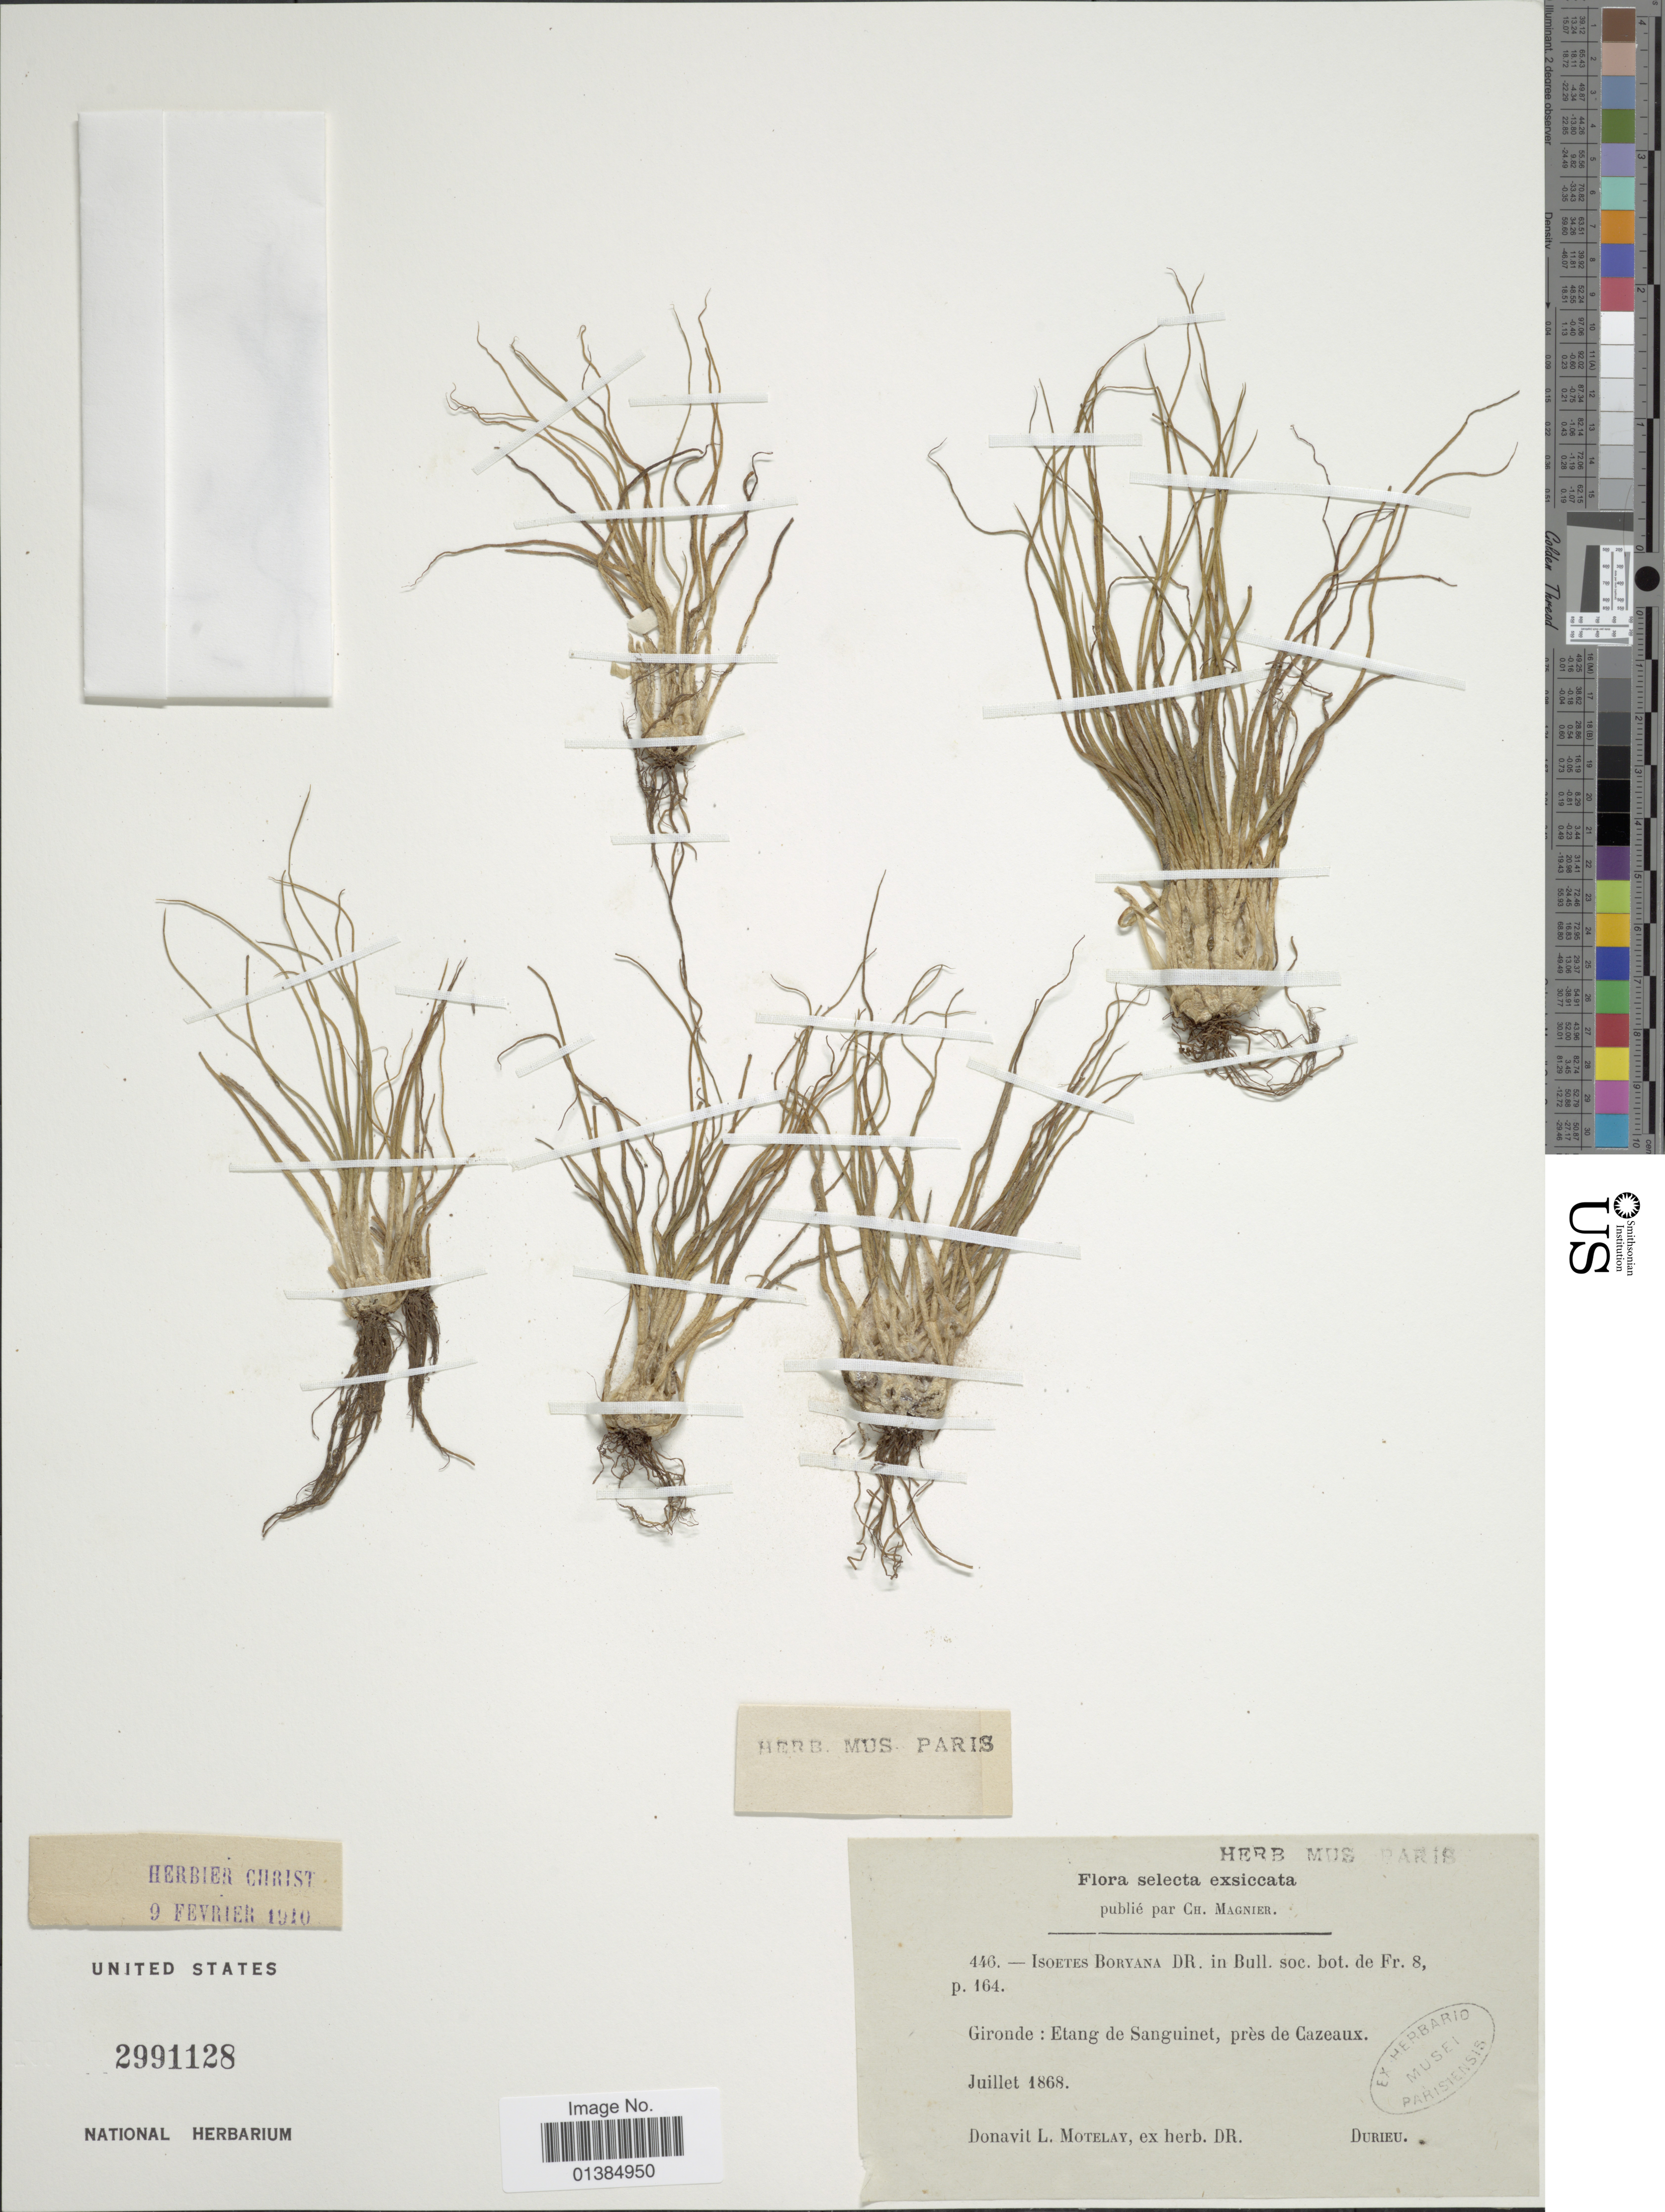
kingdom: Plantae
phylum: Tracheophyta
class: Lycopodiopsida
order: Isoetales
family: Isoetaceae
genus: Isoetes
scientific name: Isoetes boryana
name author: Durieu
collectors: Durieu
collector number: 446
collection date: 1868-07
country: France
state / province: Nouvelle-Aquitaine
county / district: Gironde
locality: Gironde: Etang de Sanguinet, près de Cazeaux.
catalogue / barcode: US 2991128